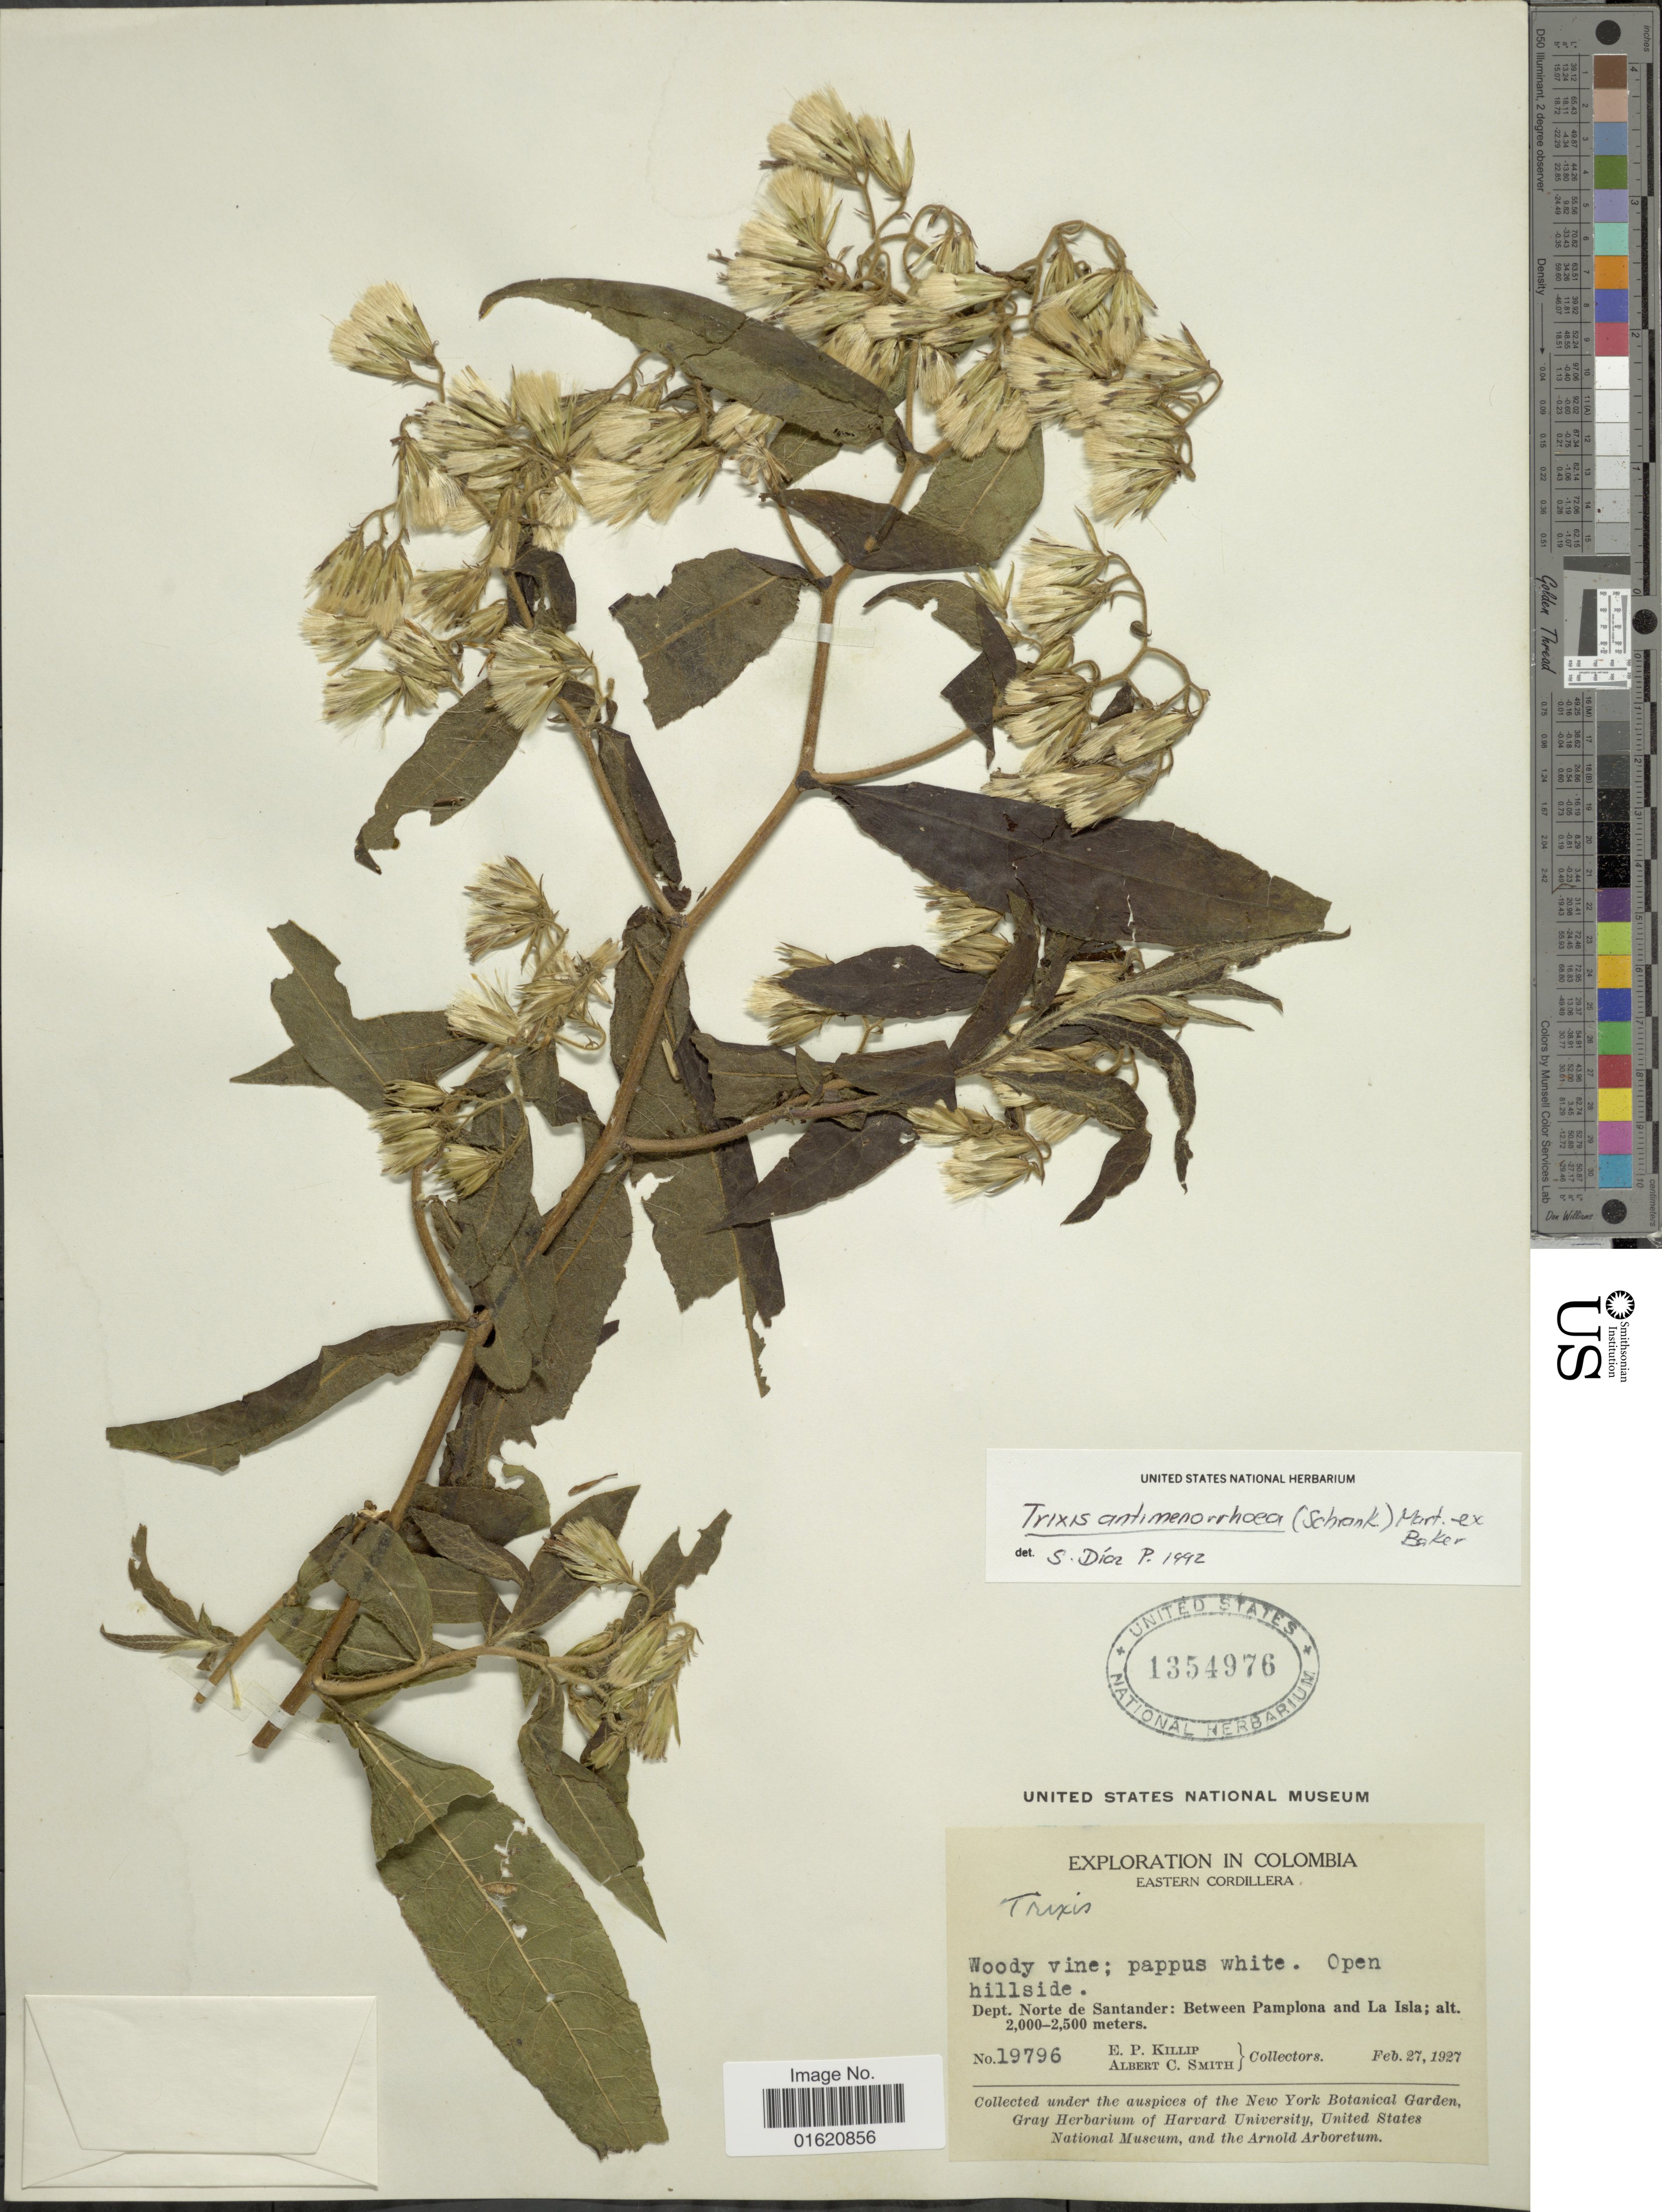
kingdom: Plantae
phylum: Tracheophyta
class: Magnoliopsida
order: Asterales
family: Asteraceae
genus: Trixis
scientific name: Trixis antimenorrhoea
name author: (Schrank) Mart. ex Kuntze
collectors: E. P. Killip & A. C. Smith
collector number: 19796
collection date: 1927-02-27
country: Colombia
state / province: Norte de Santander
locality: Eastern Cordillera, between Pamplona and La Isla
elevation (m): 2000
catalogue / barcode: US 1354976